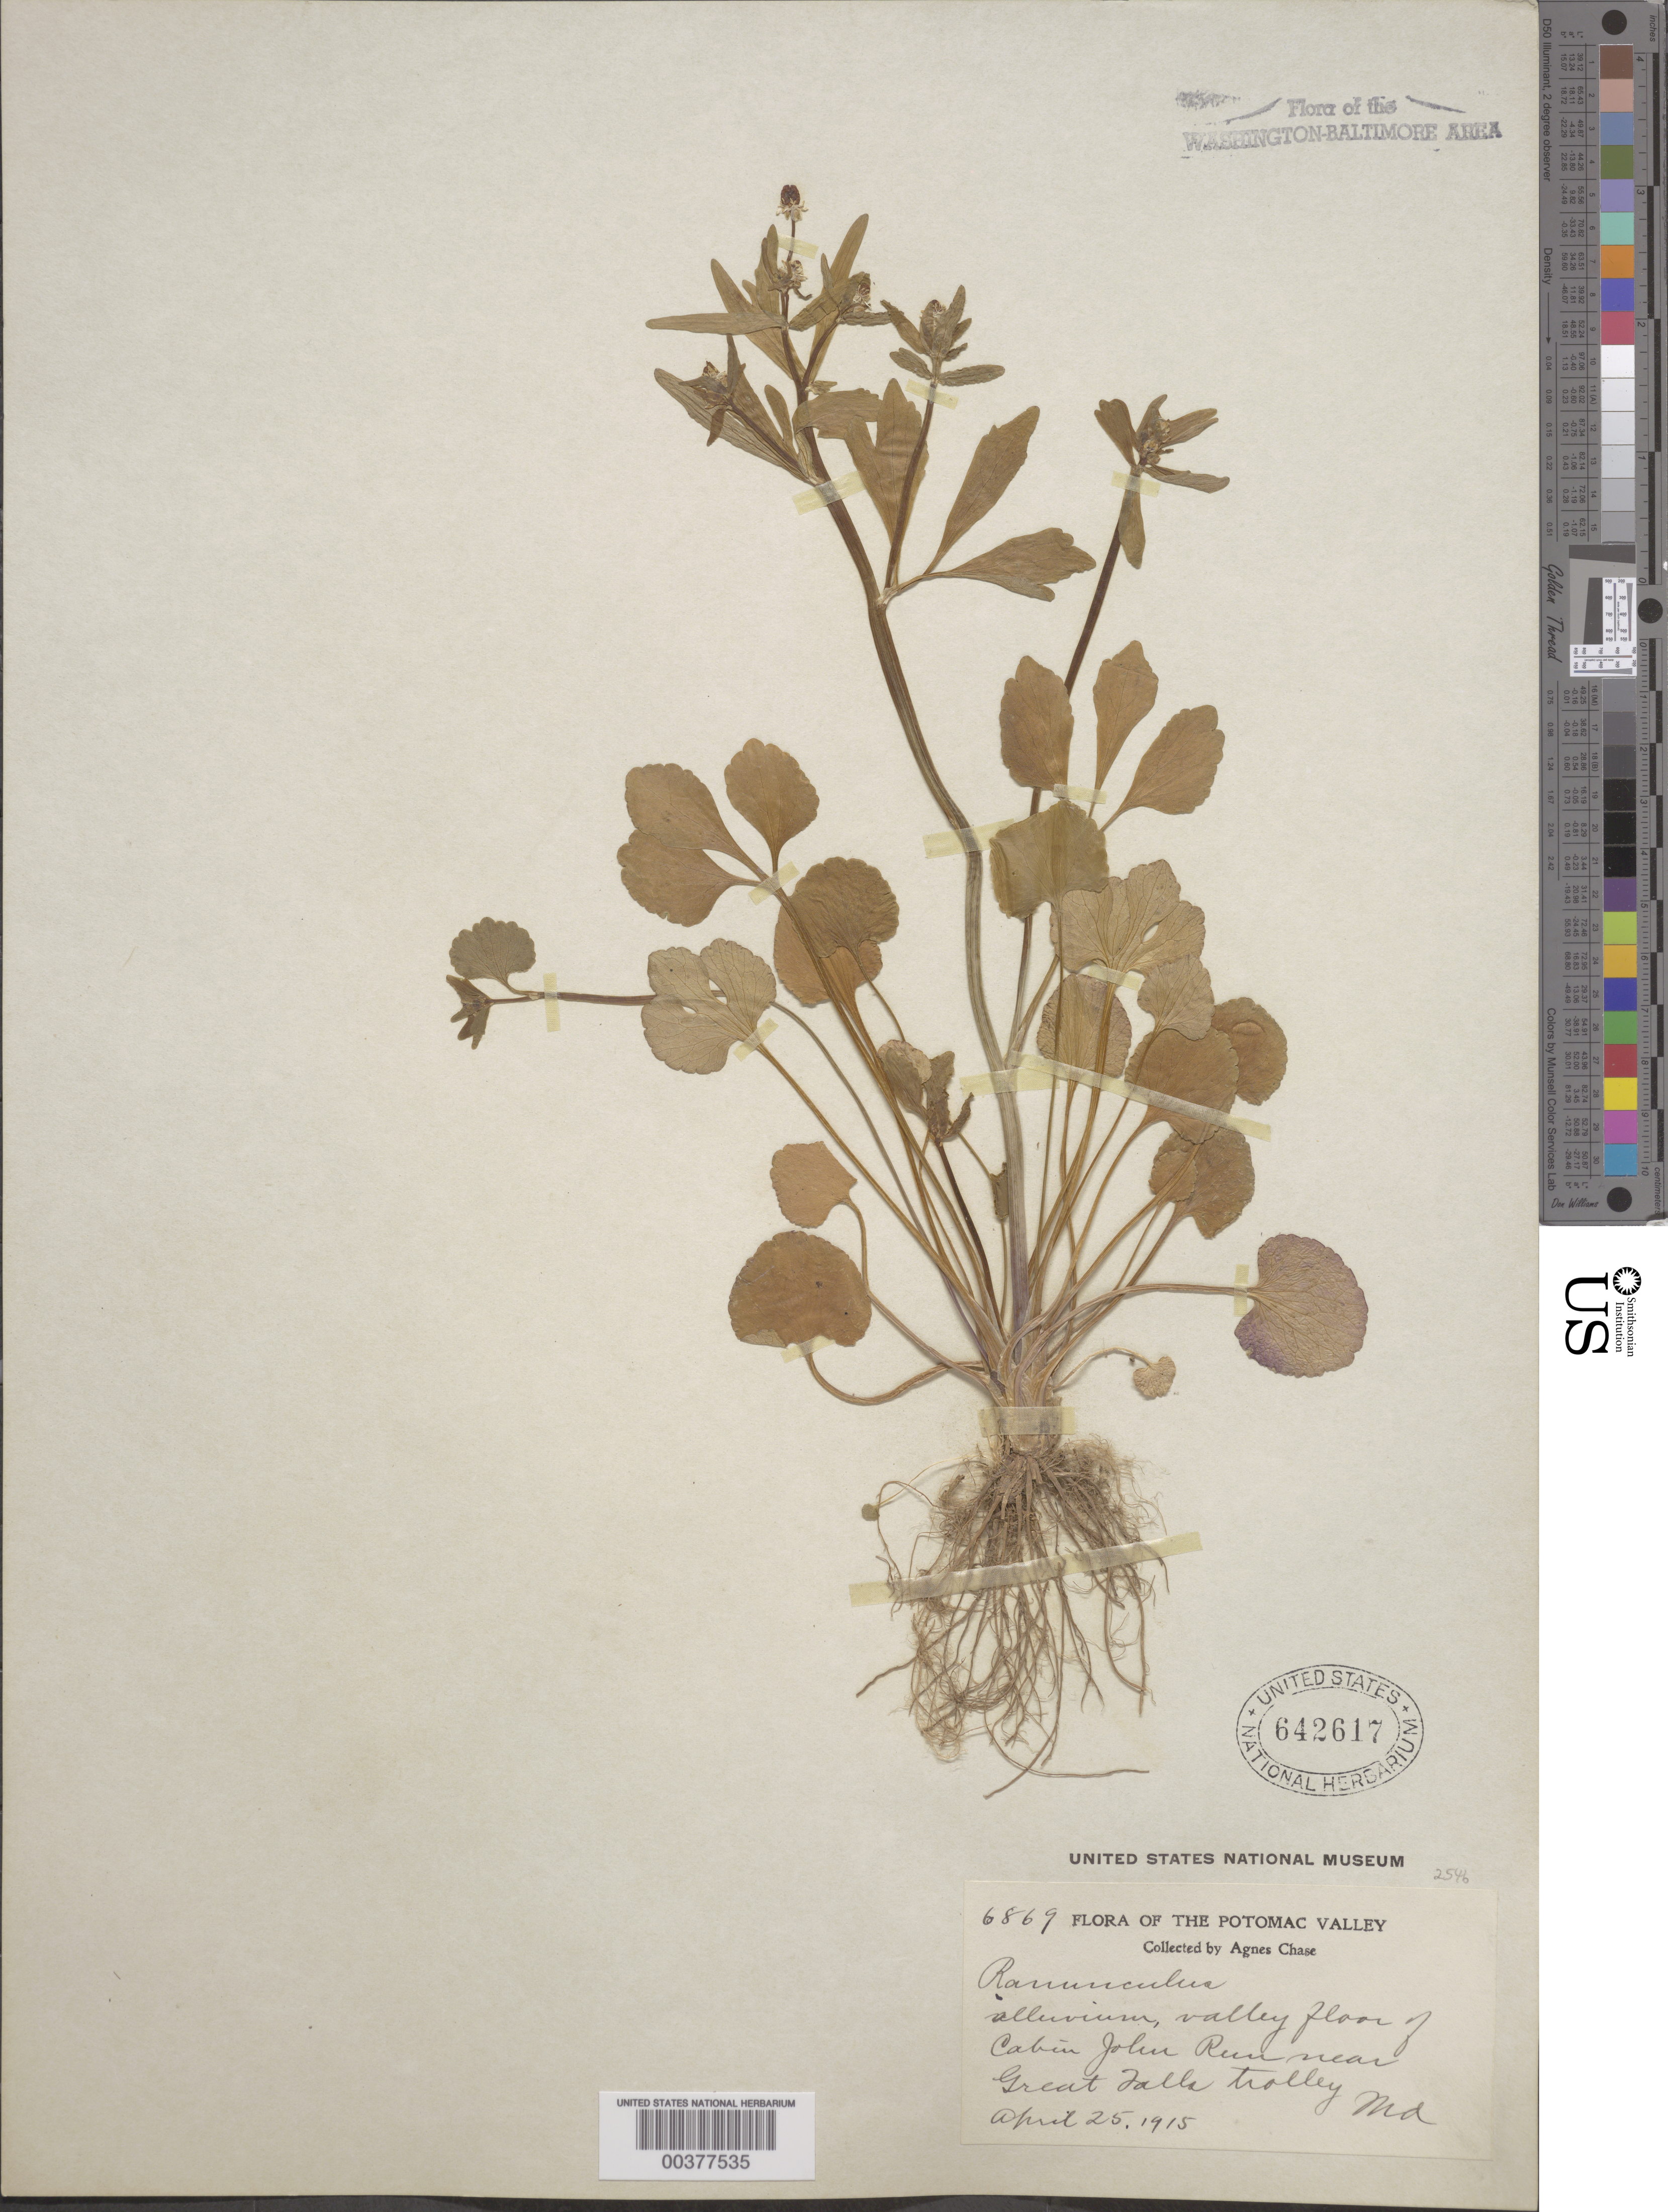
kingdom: Plantae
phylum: Tracheophyta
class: Magnoliopsida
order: Ranunculales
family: Ranunculaceae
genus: Ranunculus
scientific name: Ranunculus abortivus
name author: L.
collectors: A. Chase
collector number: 6869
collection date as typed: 25 Apr 1915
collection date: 1915-04-25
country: United States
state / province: Maryland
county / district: Montgomery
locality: Cabin John Run near Great Falls Trolley C. & O. Canal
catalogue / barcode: US 642616